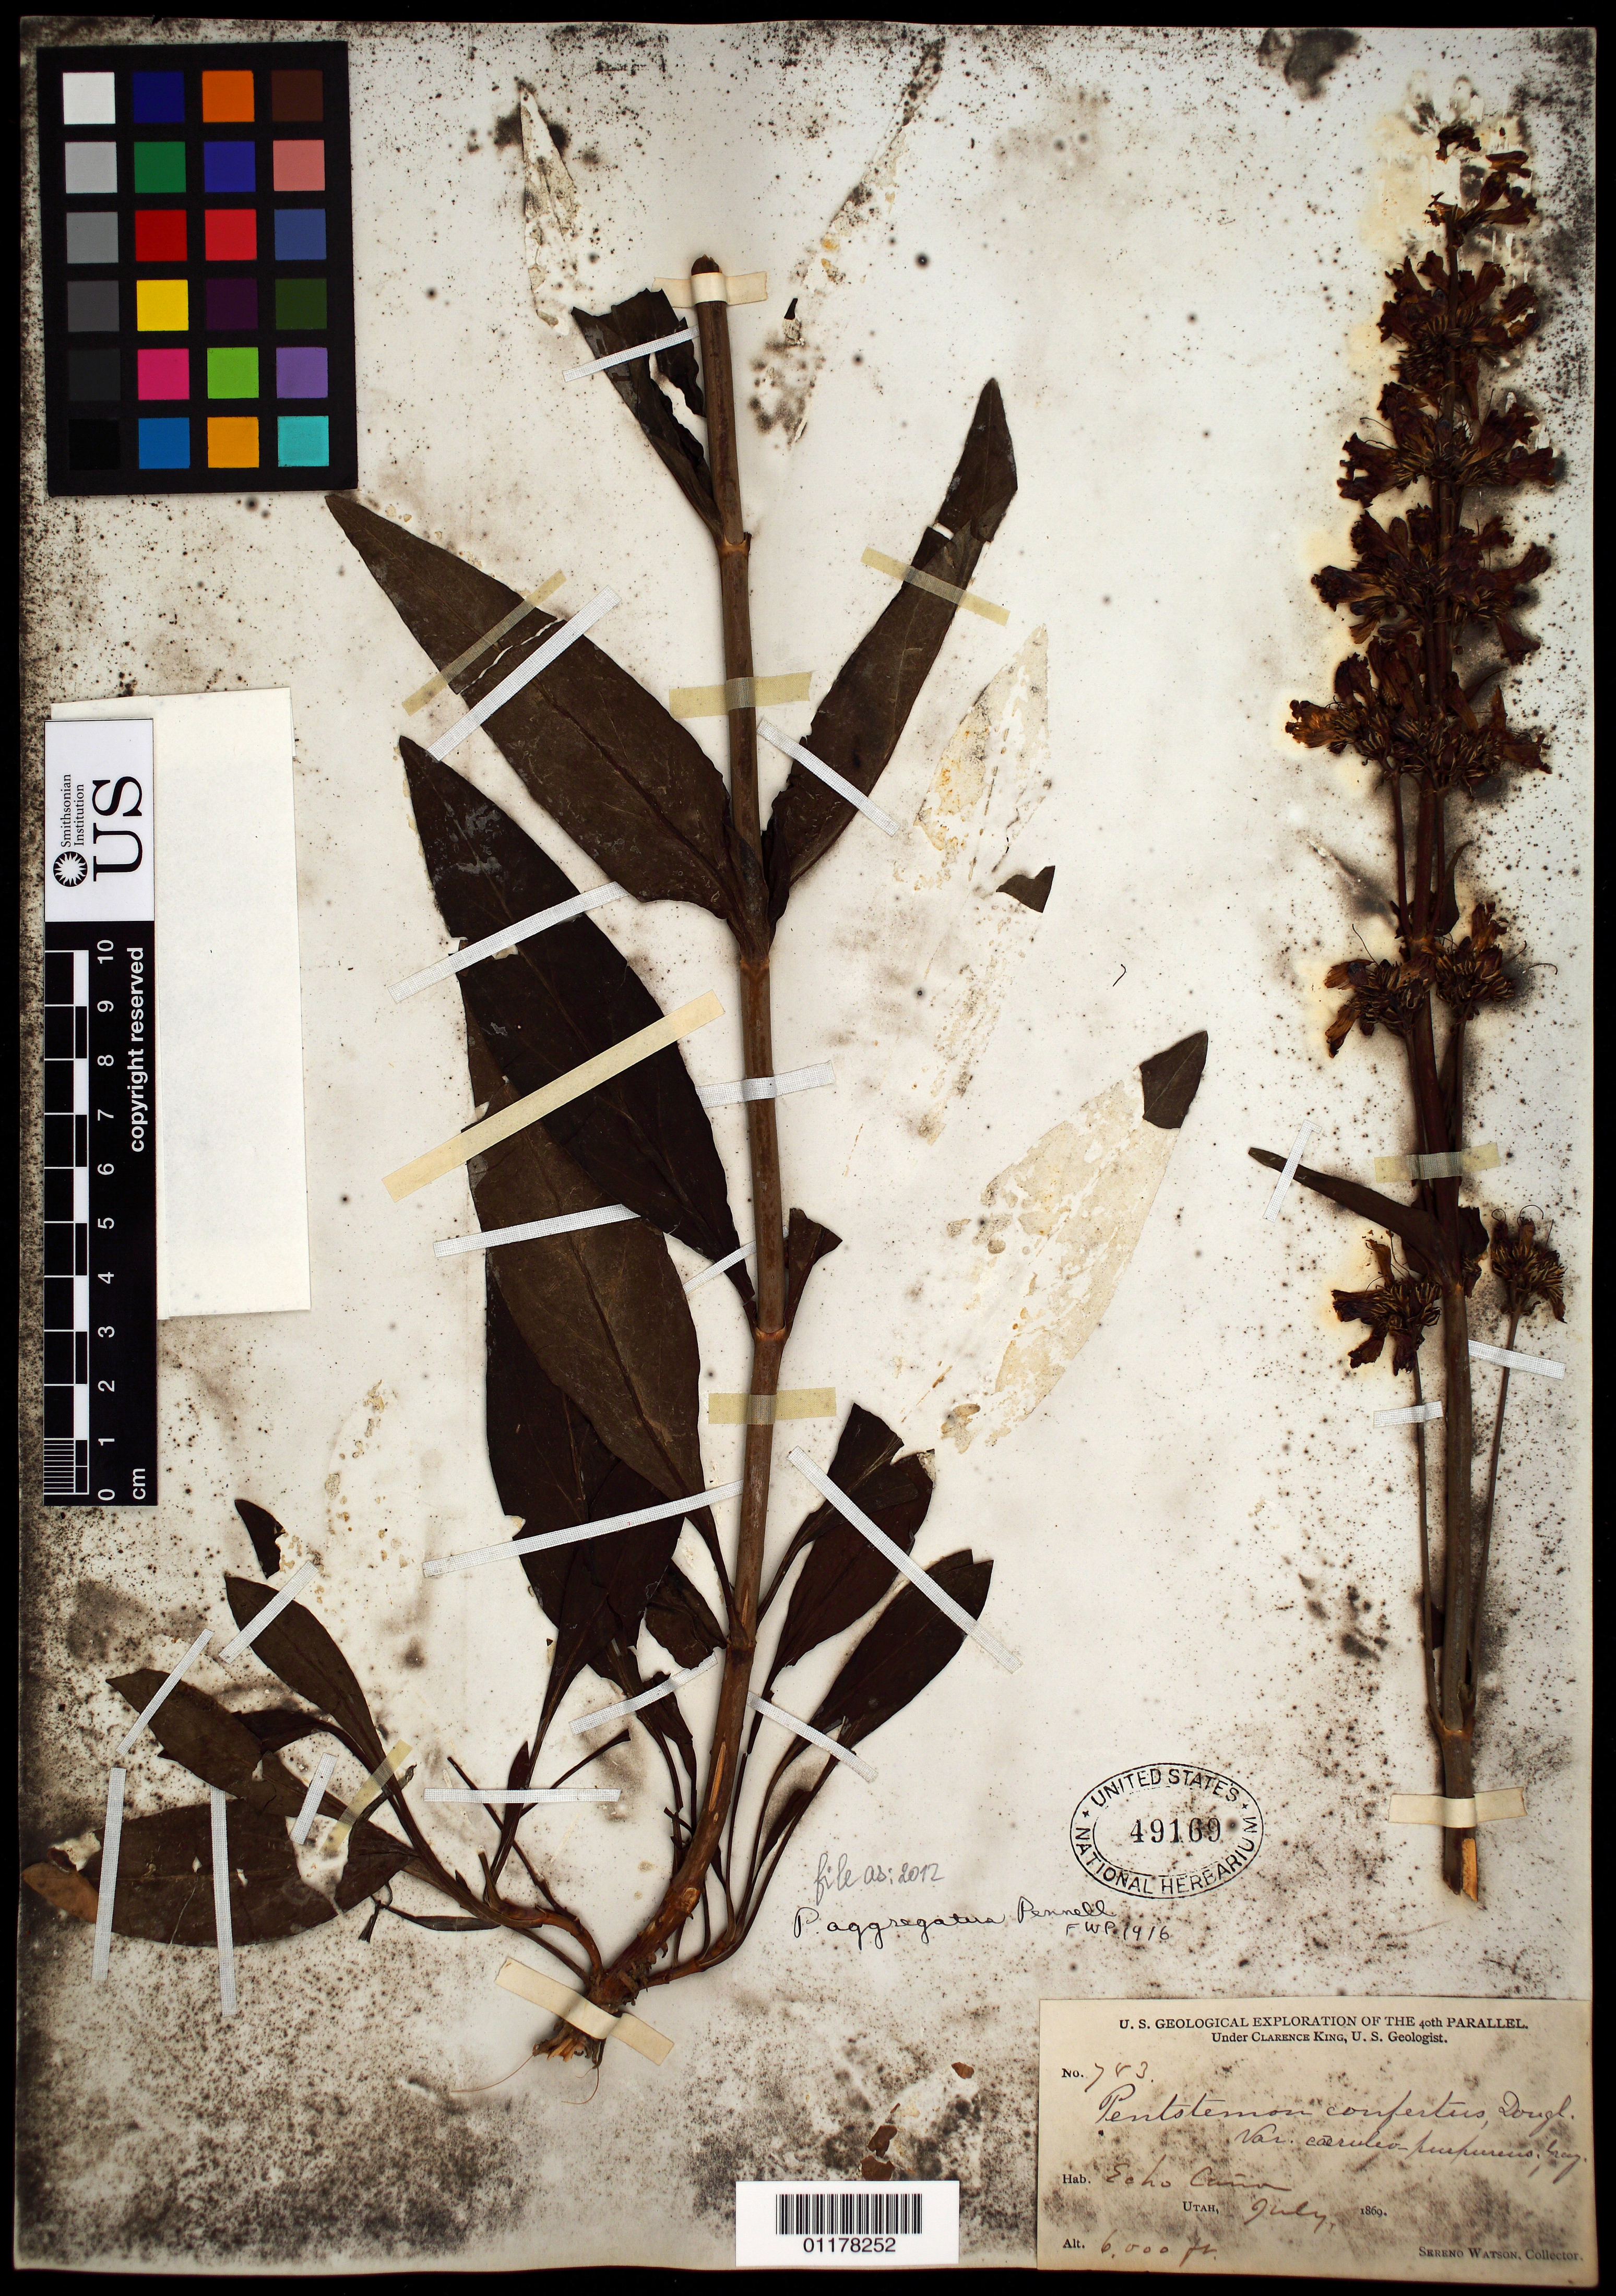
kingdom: Plantae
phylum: Tracheophyta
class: Magnoliopsida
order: Lamiales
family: Plantaginaceae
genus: Penstemon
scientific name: Penstemon aggregatus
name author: Pennell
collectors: S. Watson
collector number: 783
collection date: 1869-07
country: United States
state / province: Utah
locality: Echo Canyon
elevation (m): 1829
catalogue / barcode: US 49169